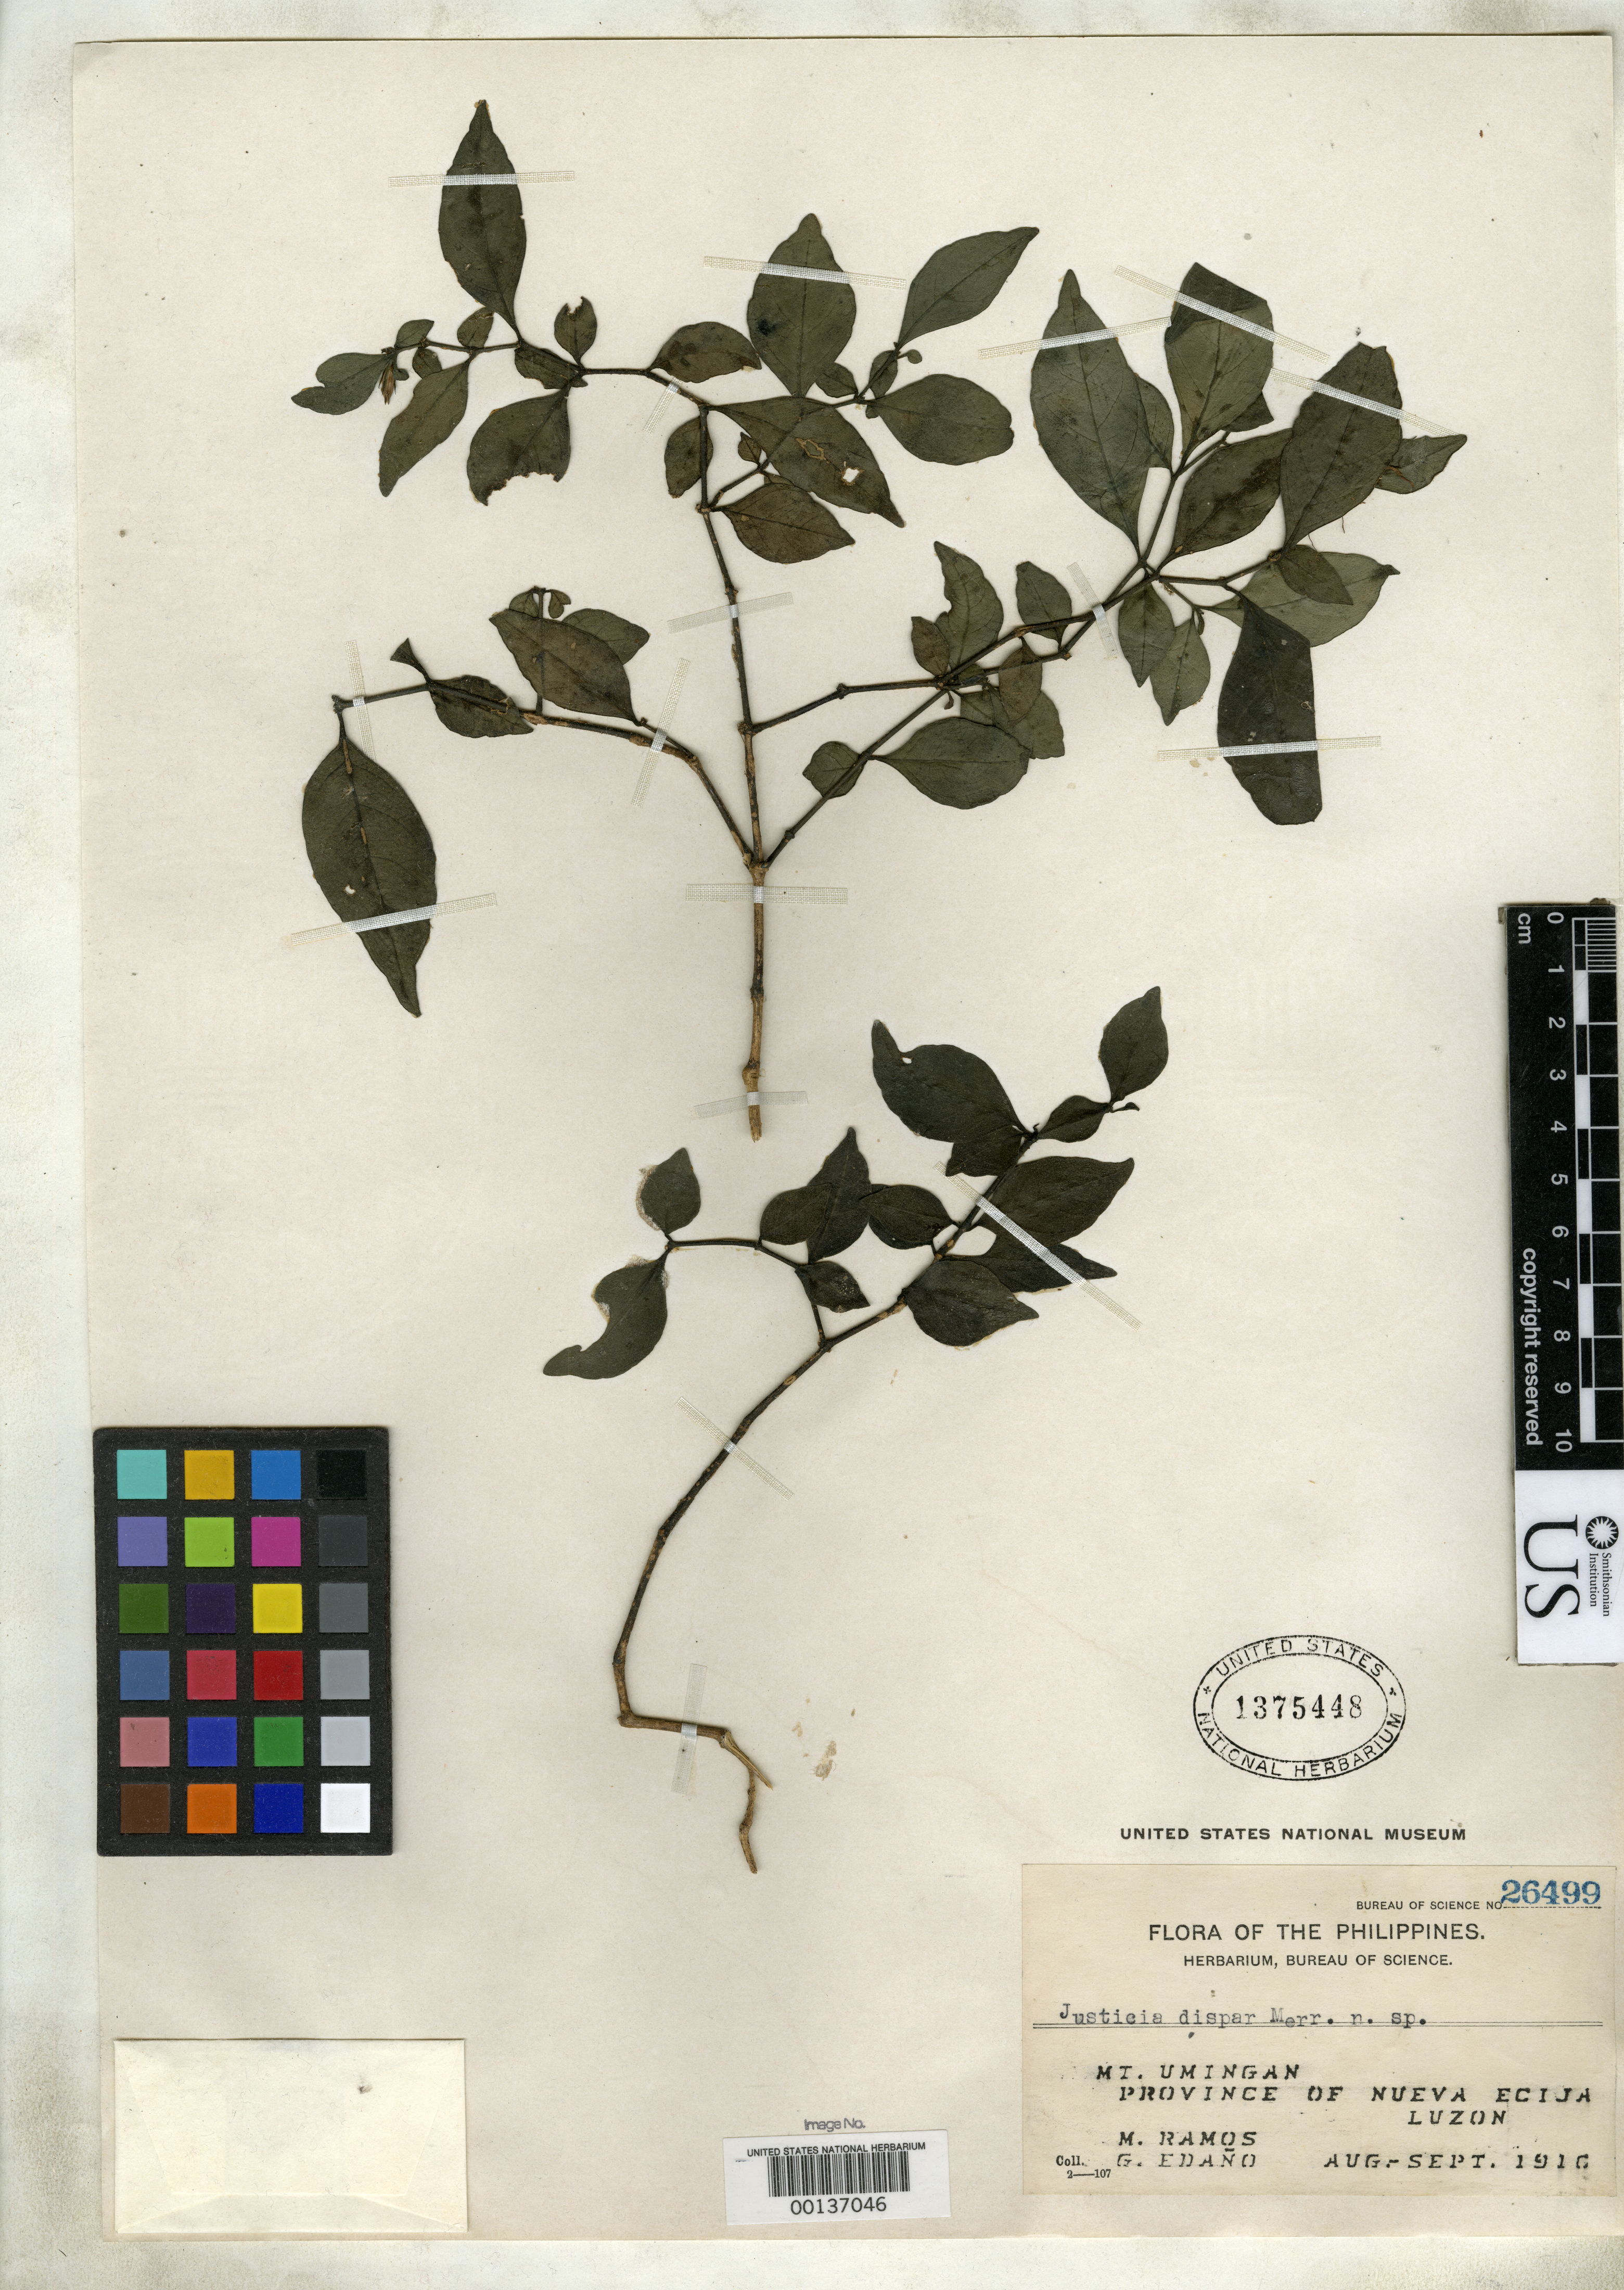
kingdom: Plantae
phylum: Tracheophyta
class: Magnoliopsida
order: Lamiales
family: Acanthaceae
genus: Justicia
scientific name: Justicia dispar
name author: Merr.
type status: Isotype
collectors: M. Ramos & G. E. Edaño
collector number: Bur. Sci. 26499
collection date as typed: Aug 1916 to -- Sep 1916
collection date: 1916-08/1916-09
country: Philippines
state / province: Central Luzon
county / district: Nueva Ecija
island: Luzon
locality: Mt. Umingan.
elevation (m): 100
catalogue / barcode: US 1375448